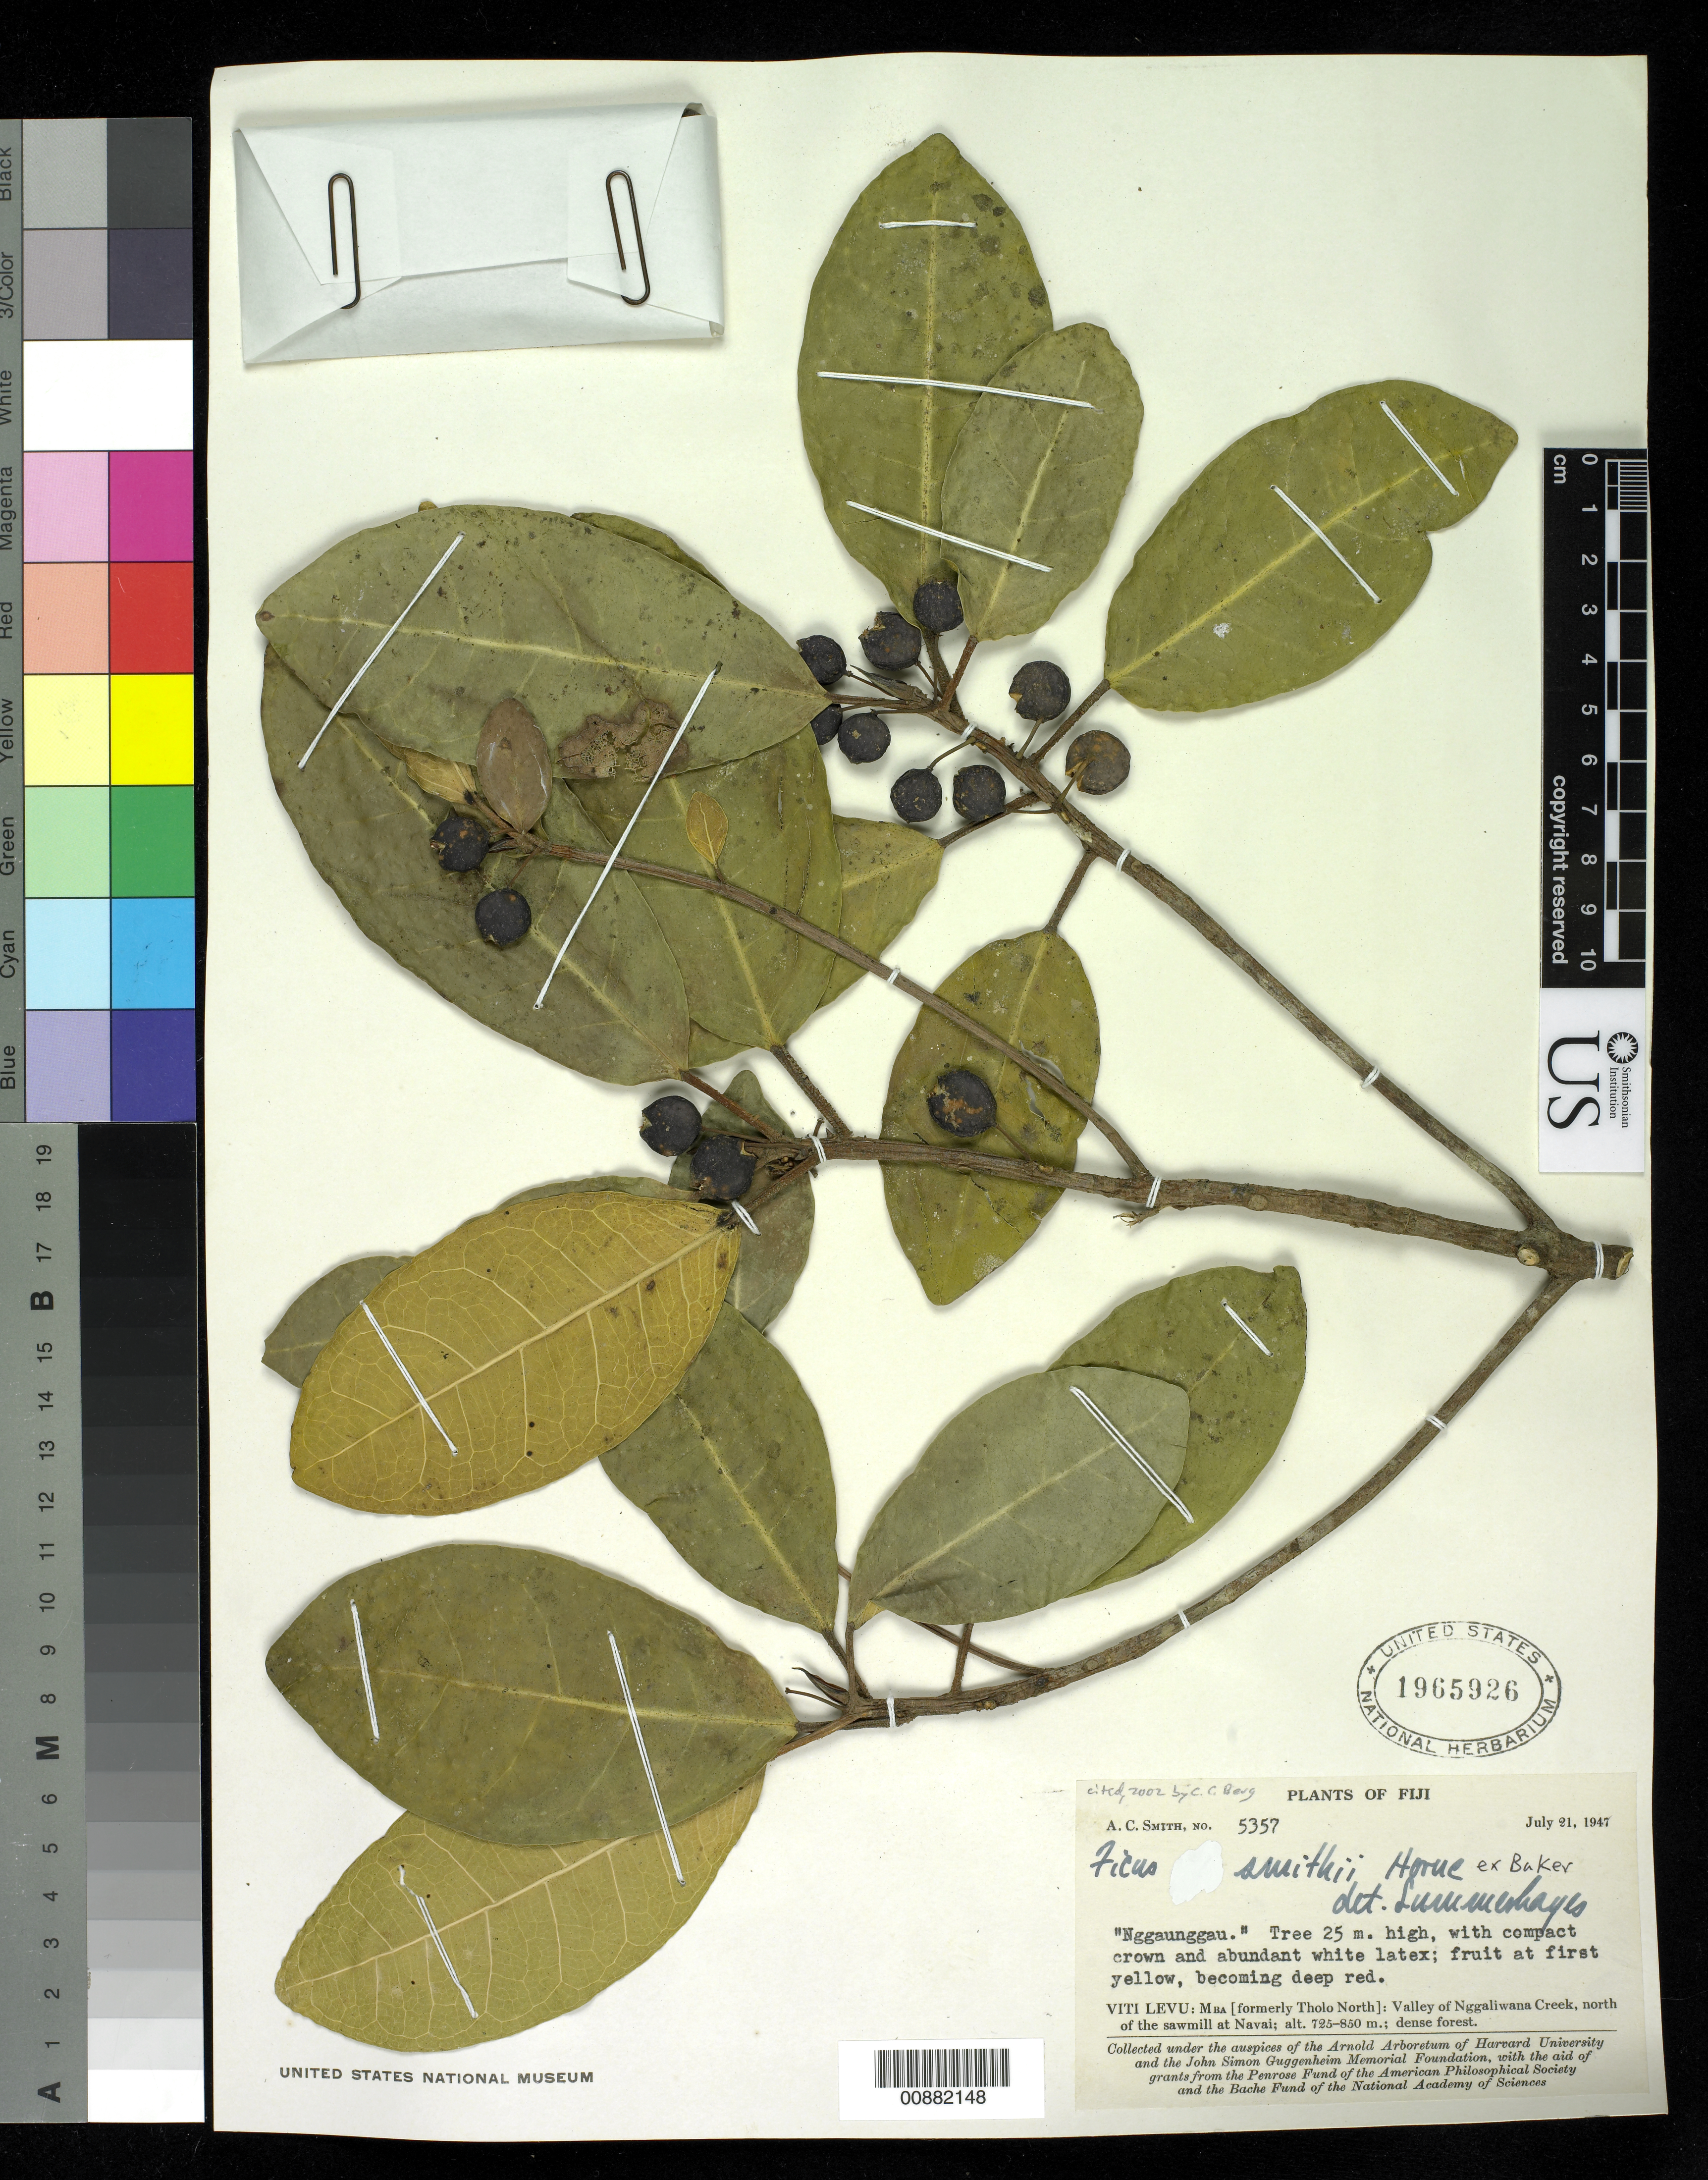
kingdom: Plantae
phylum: Tracheophyta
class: Magnoliopsida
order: Rosales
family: Moraceae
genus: Ficus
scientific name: Ficus smithii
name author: Horne ex Baker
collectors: C. A. Smith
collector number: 5357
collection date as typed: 21 Jul 1947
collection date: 1947-07-21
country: Fiji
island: Viti Levu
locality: Mba, Valley of Nggaliwana Creek, north of the sawmill at Naval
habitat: dense forest.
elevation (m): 725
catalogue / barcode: US 1965926